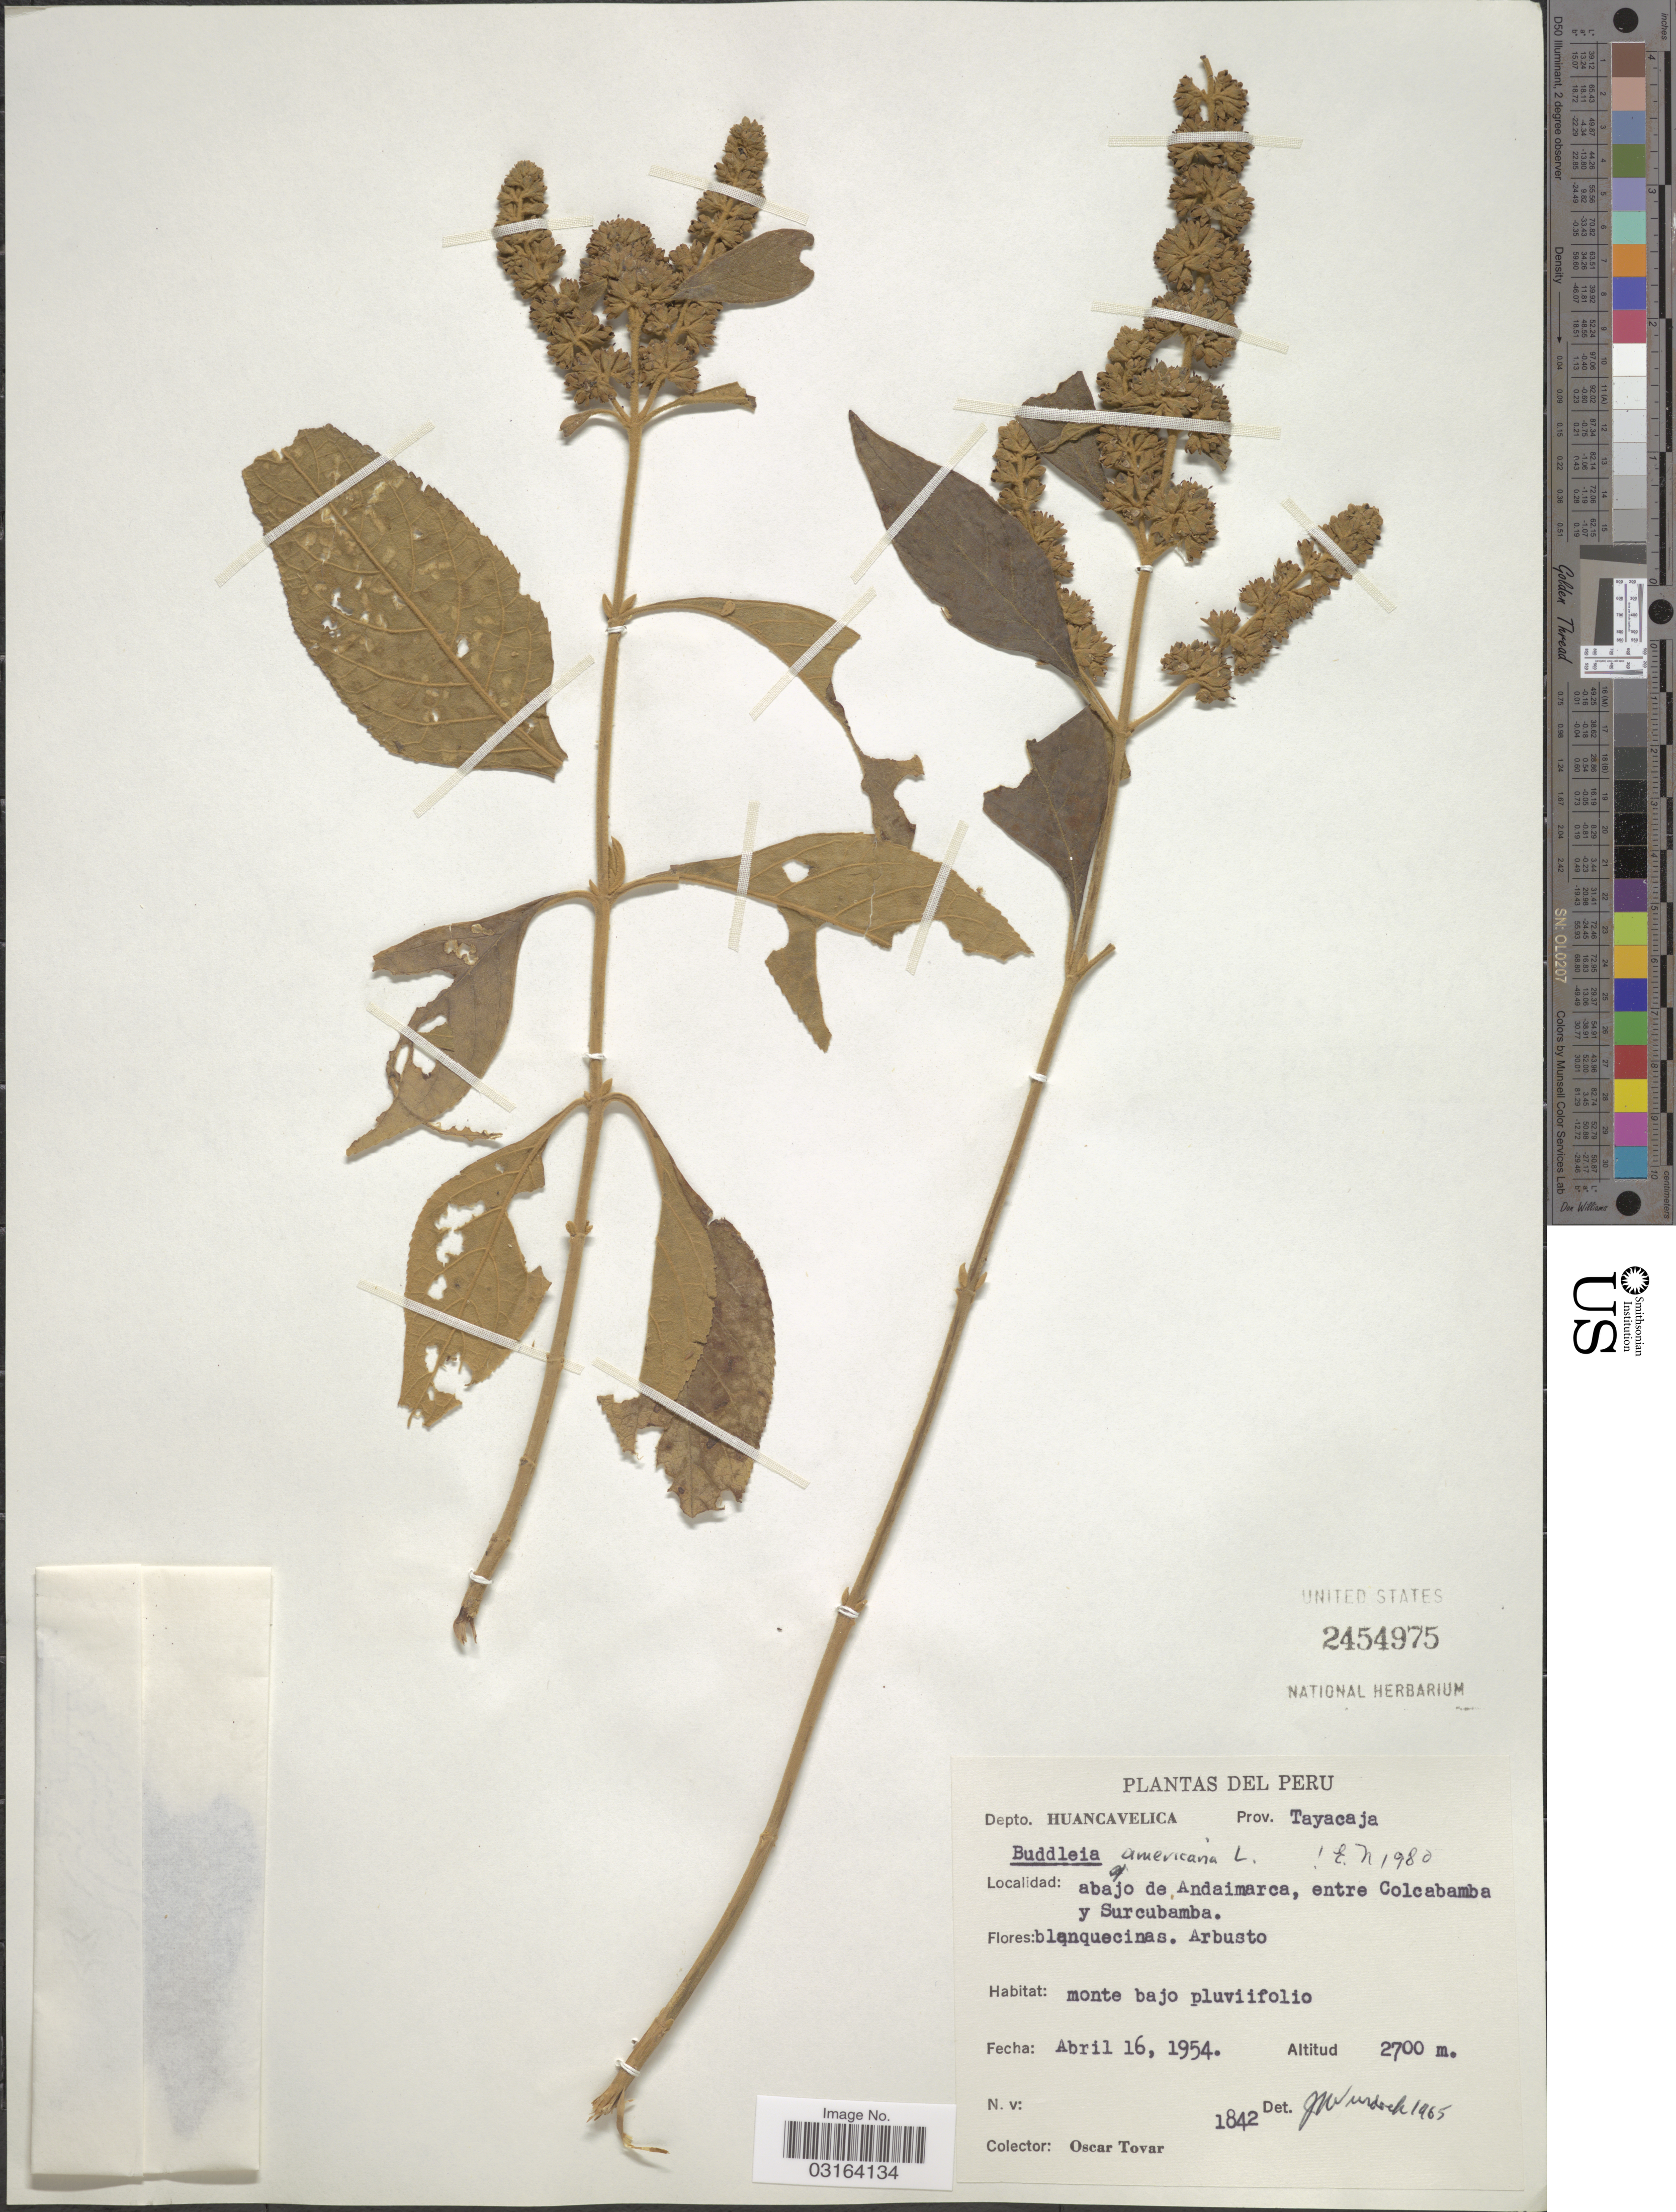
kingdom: Plantae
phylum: Tracheophyta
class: Magnoliopsida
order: Lamiales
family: Scrophulariaceae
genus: Buddleja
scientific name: Buddleja americana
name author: L.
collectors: Ó. Tovar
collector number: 1842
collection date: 1954-04-16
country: Peru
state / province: Huancavelica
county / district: Tayacaja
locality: Depto. Huancavelica, Prov. Tayacaja, abajo de Andaimarca, entre Colcabamba y Surcubamba.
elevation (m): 2700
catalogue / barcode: US 2454975